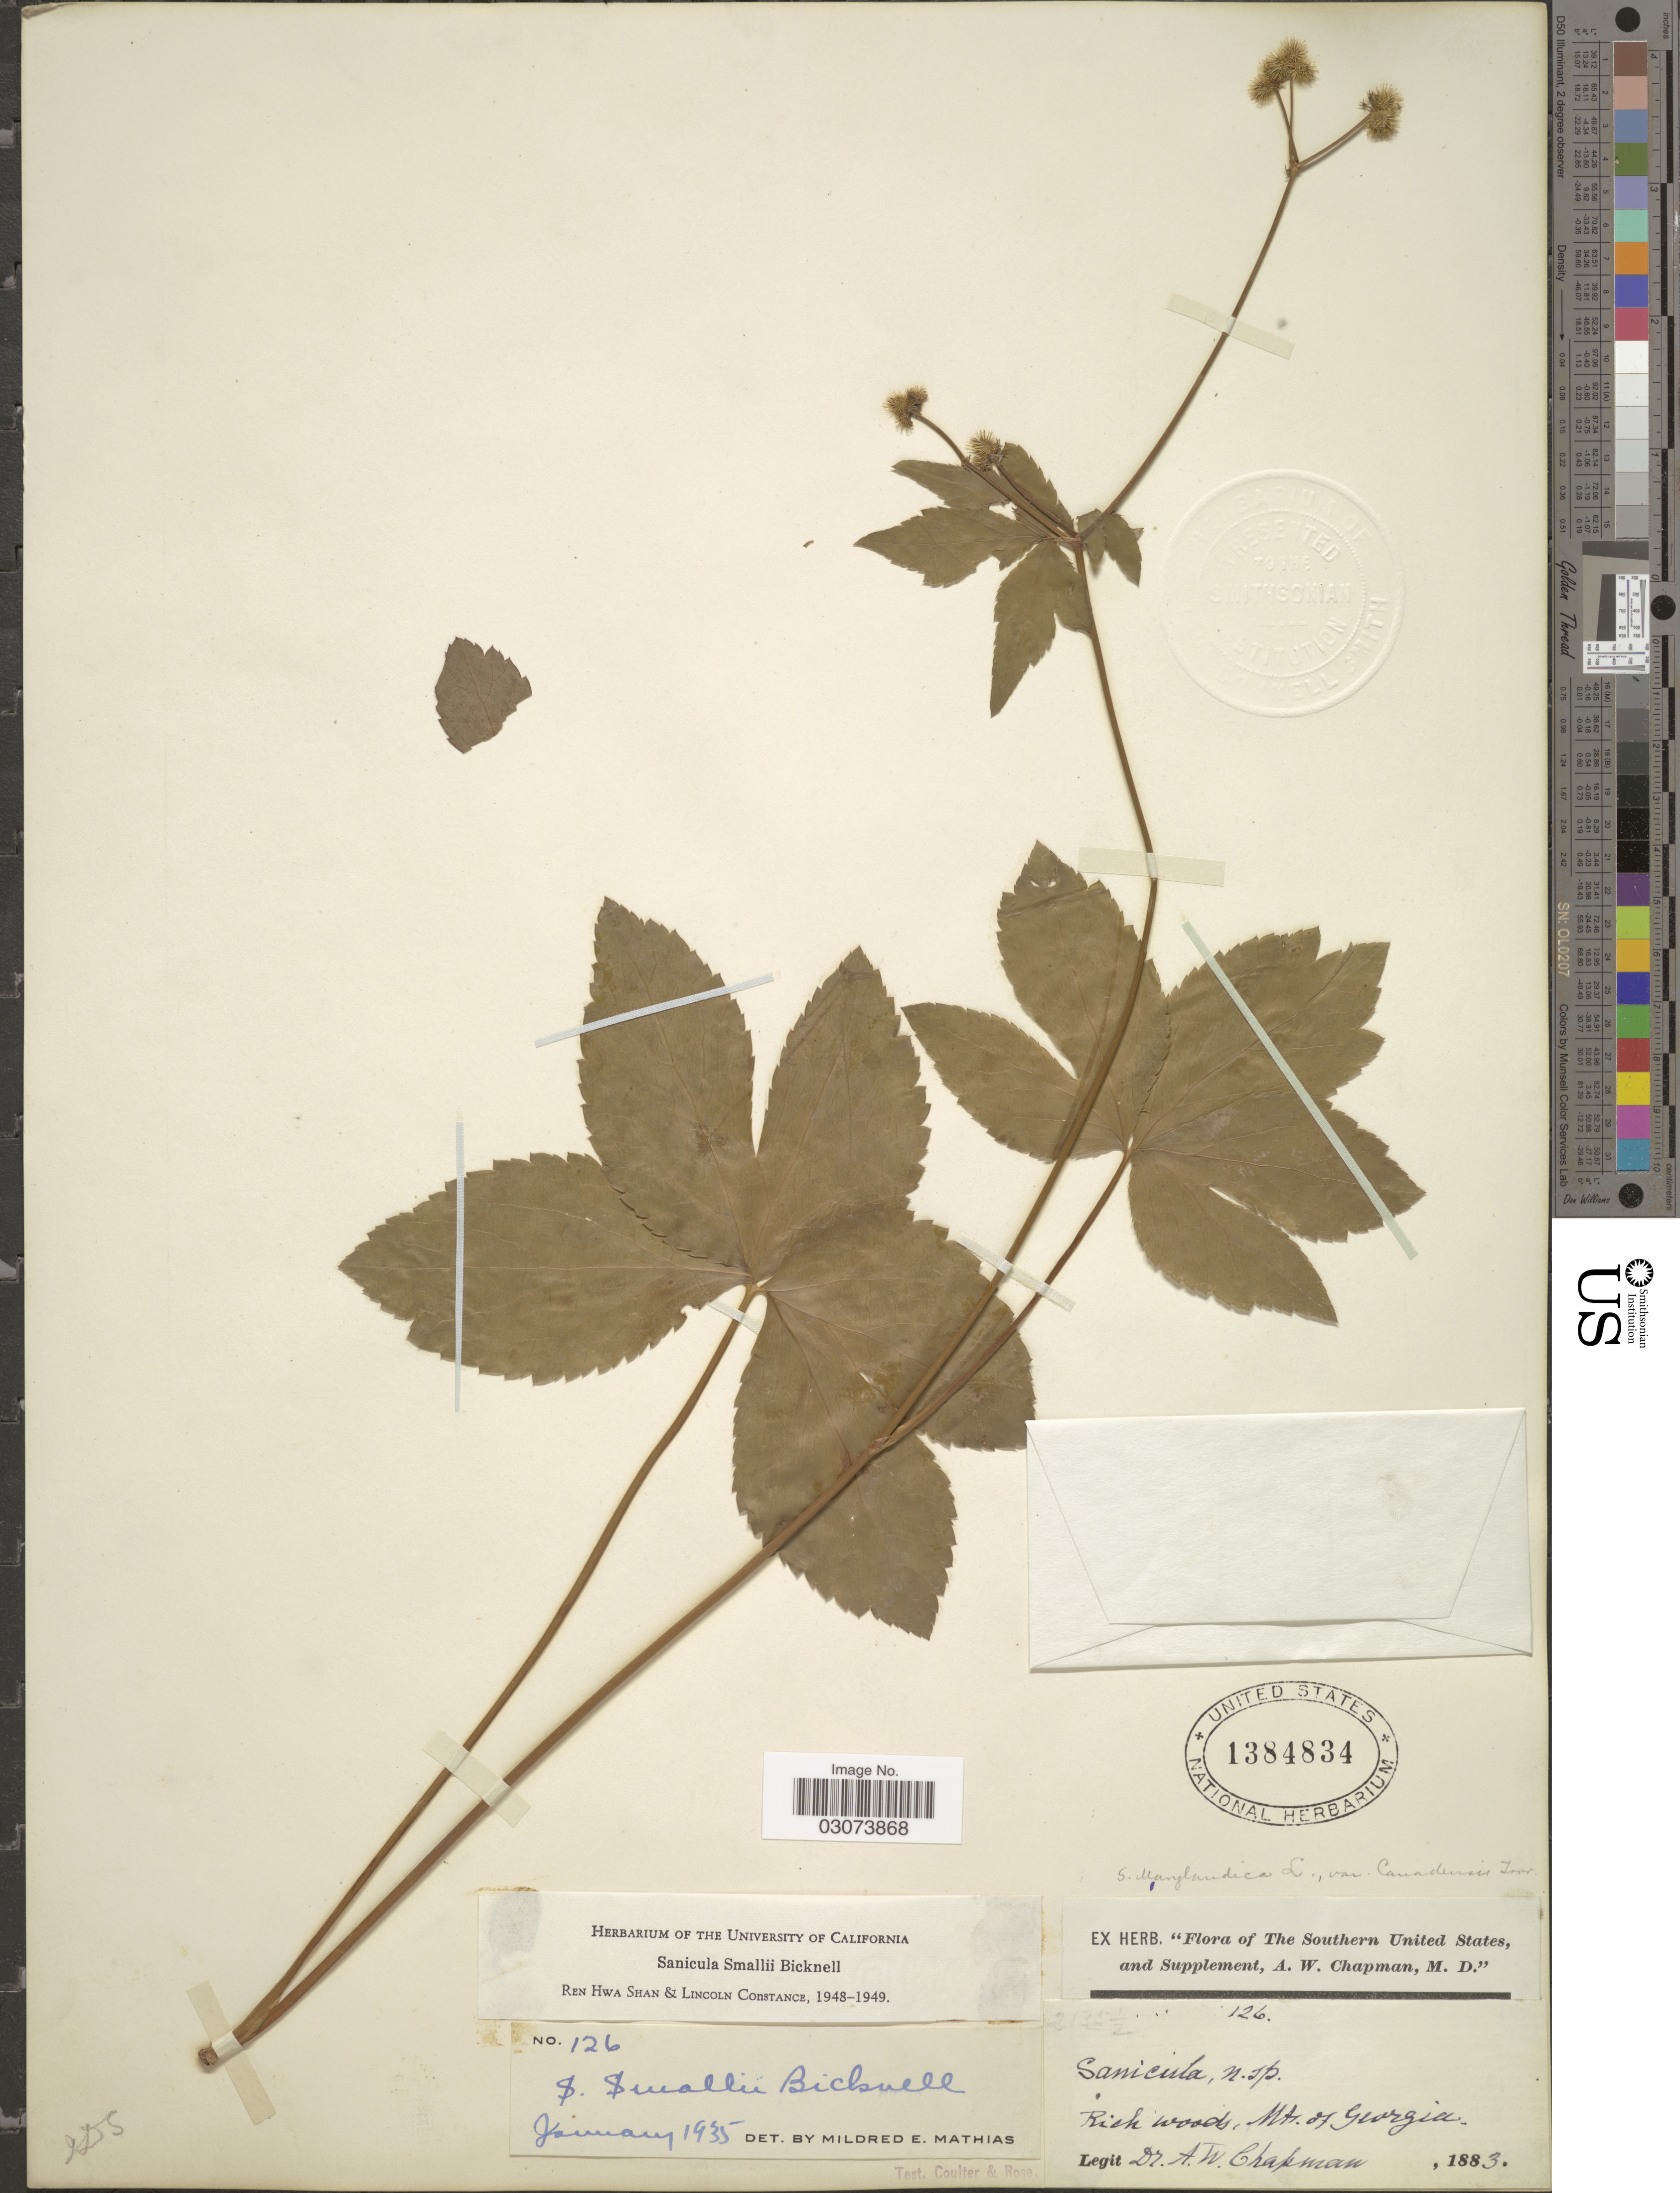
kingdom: Plantae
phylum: Tracheophyta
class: Magnoliopsida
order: Apiales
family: Apiaceae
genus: Sanicula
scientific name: Sanicula smallii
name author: E.P. Bicknell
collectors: A. W. Chapman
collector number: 126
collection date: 1883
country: United States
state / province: Georgia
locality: Southern United States. Mts. of Georgia.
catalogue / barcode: US 1384834